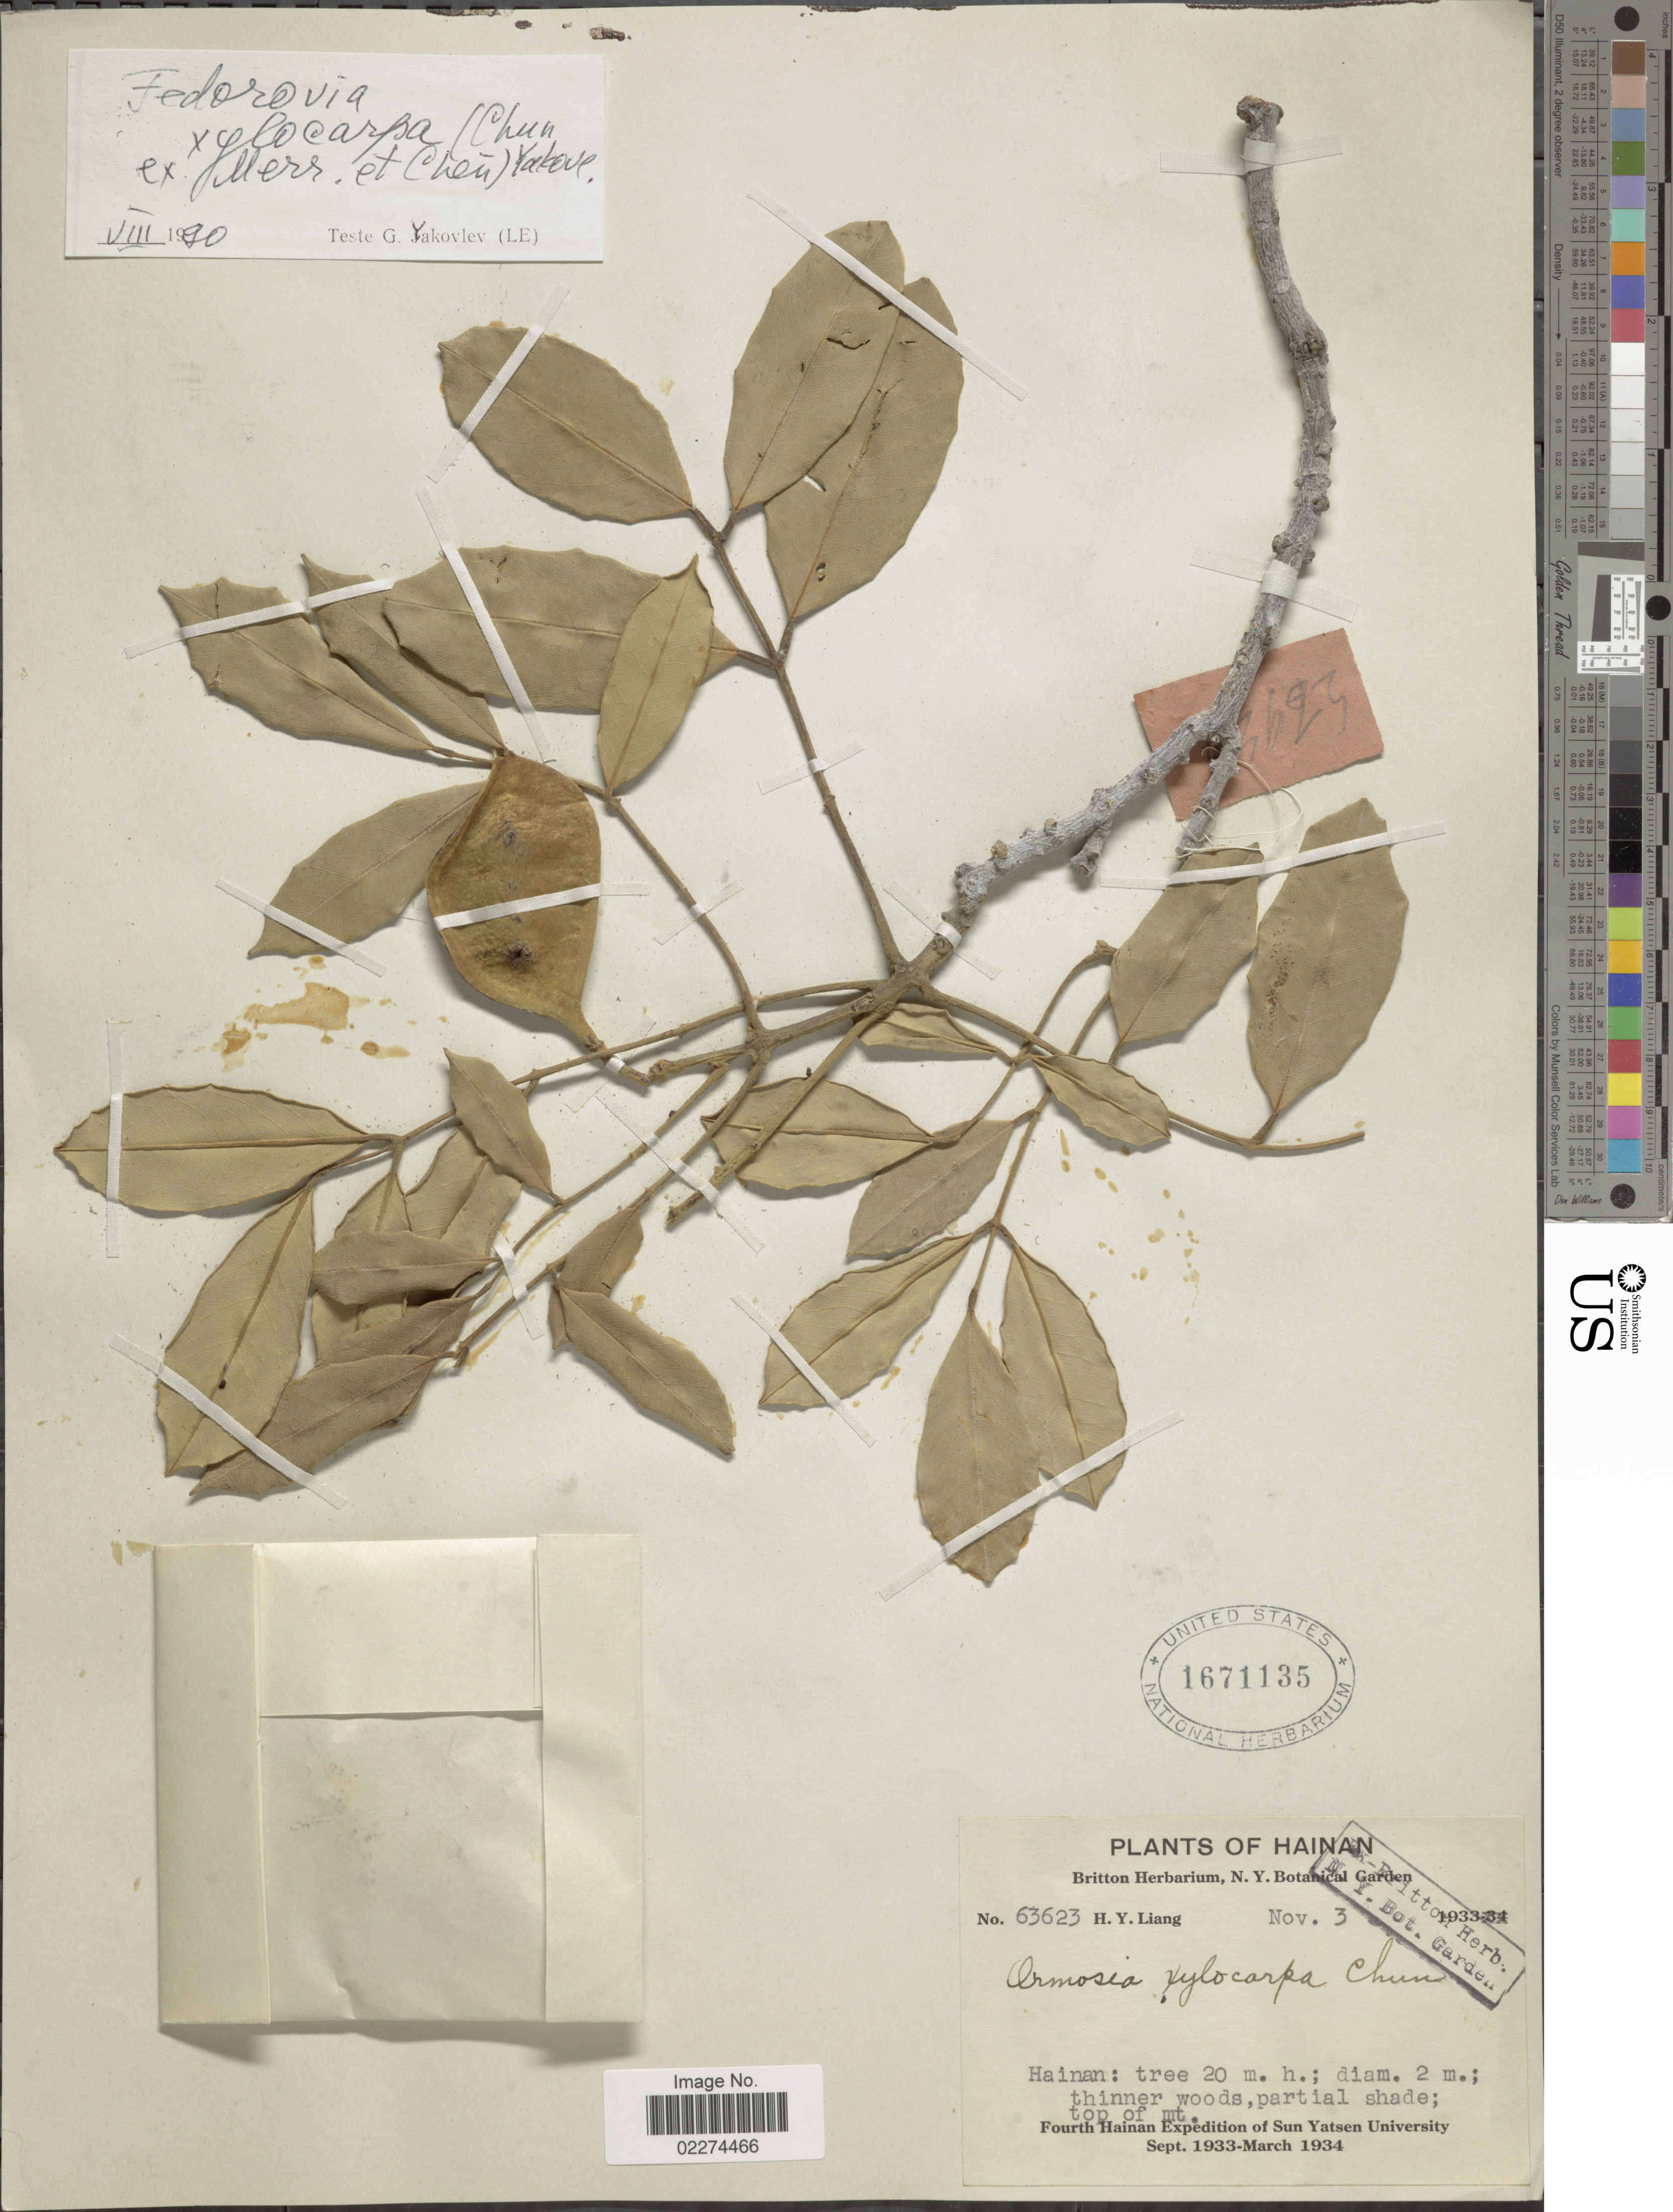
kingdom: Plantae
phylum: Tracheophyta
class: Magnoliopsida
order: Fabales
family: Fabaceae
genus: Ormosia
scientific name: Ormosia xylocarpa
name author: Merr. & L. Chen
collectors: H. Y. Liang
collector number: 63623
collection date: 1933-11-03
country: China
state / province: Hainan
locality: Hainan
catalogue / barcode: US 1671135